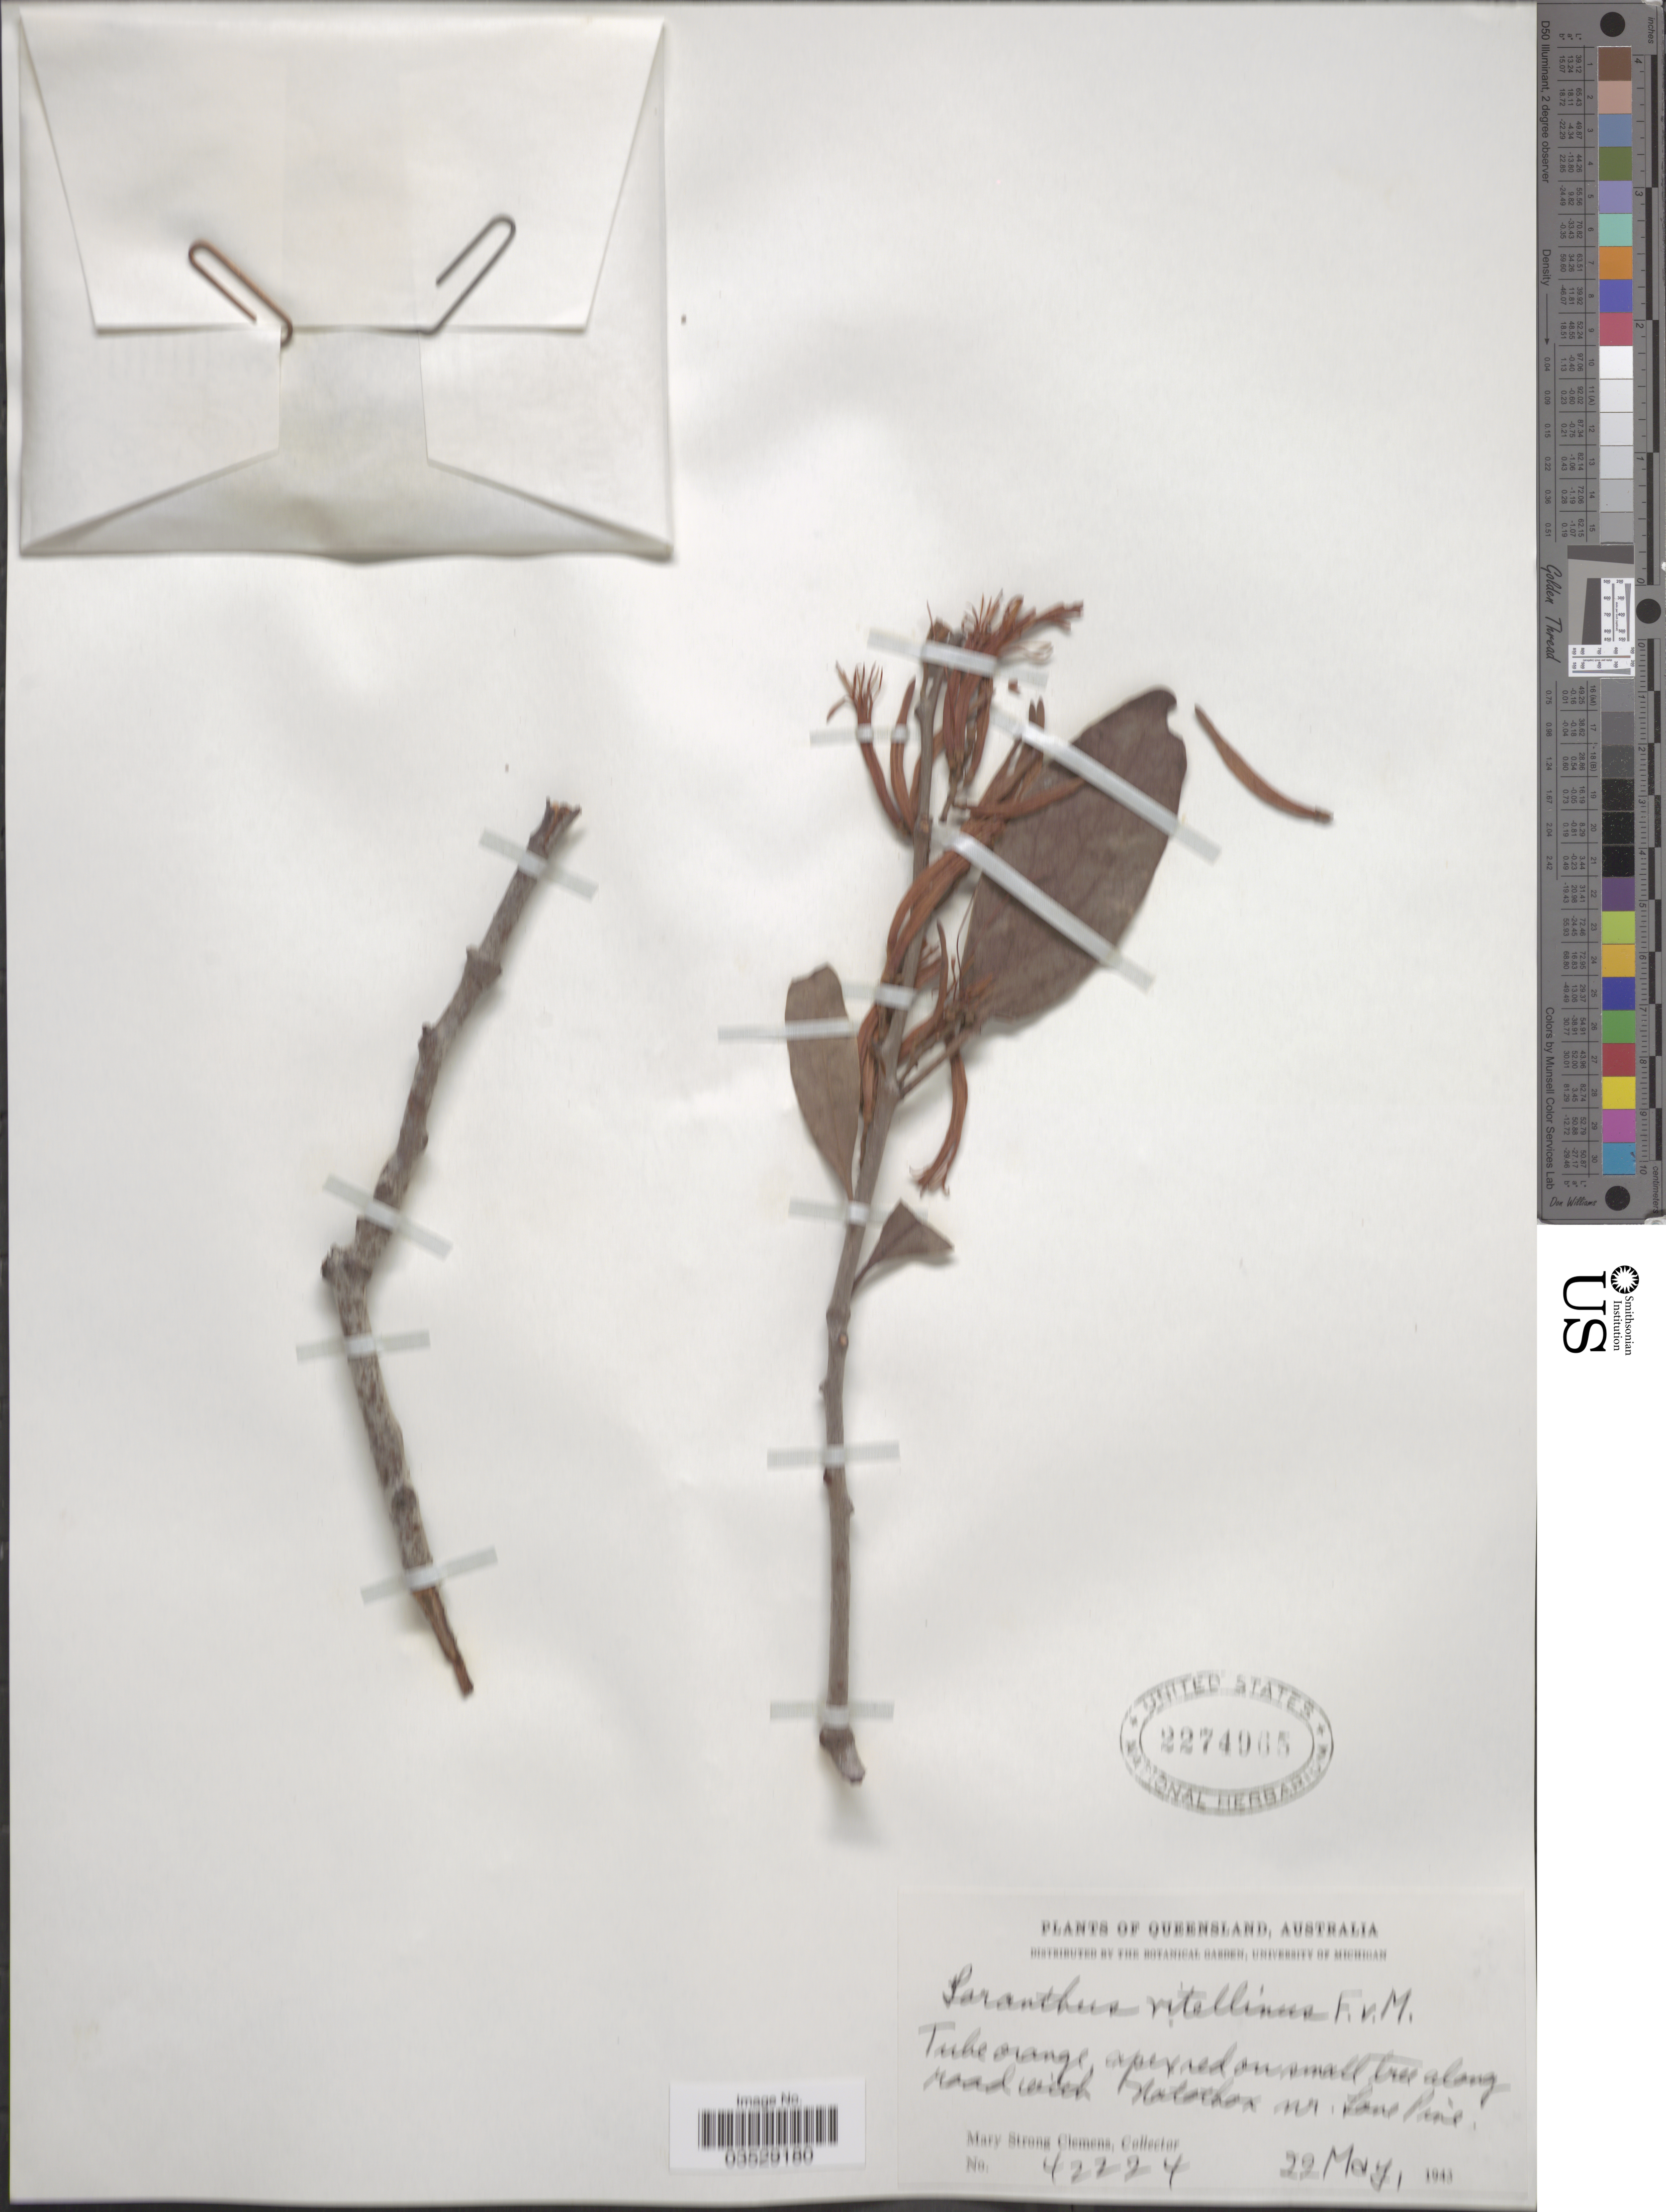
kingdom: Plantae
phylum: Tracheophyta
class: Magnoliopsida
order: Santalales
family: Loranthaceae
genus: Dendrophthoe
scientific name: Dendrophthoe vitellinus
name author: (F. Muell.) Tiegh.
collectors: M. S. Clemens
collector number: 42224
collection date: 1943-05-22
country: Australia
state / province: Queensland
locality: Along road with Natchez [interpreted] nr. Lone Pine.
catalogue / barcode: US 2274965